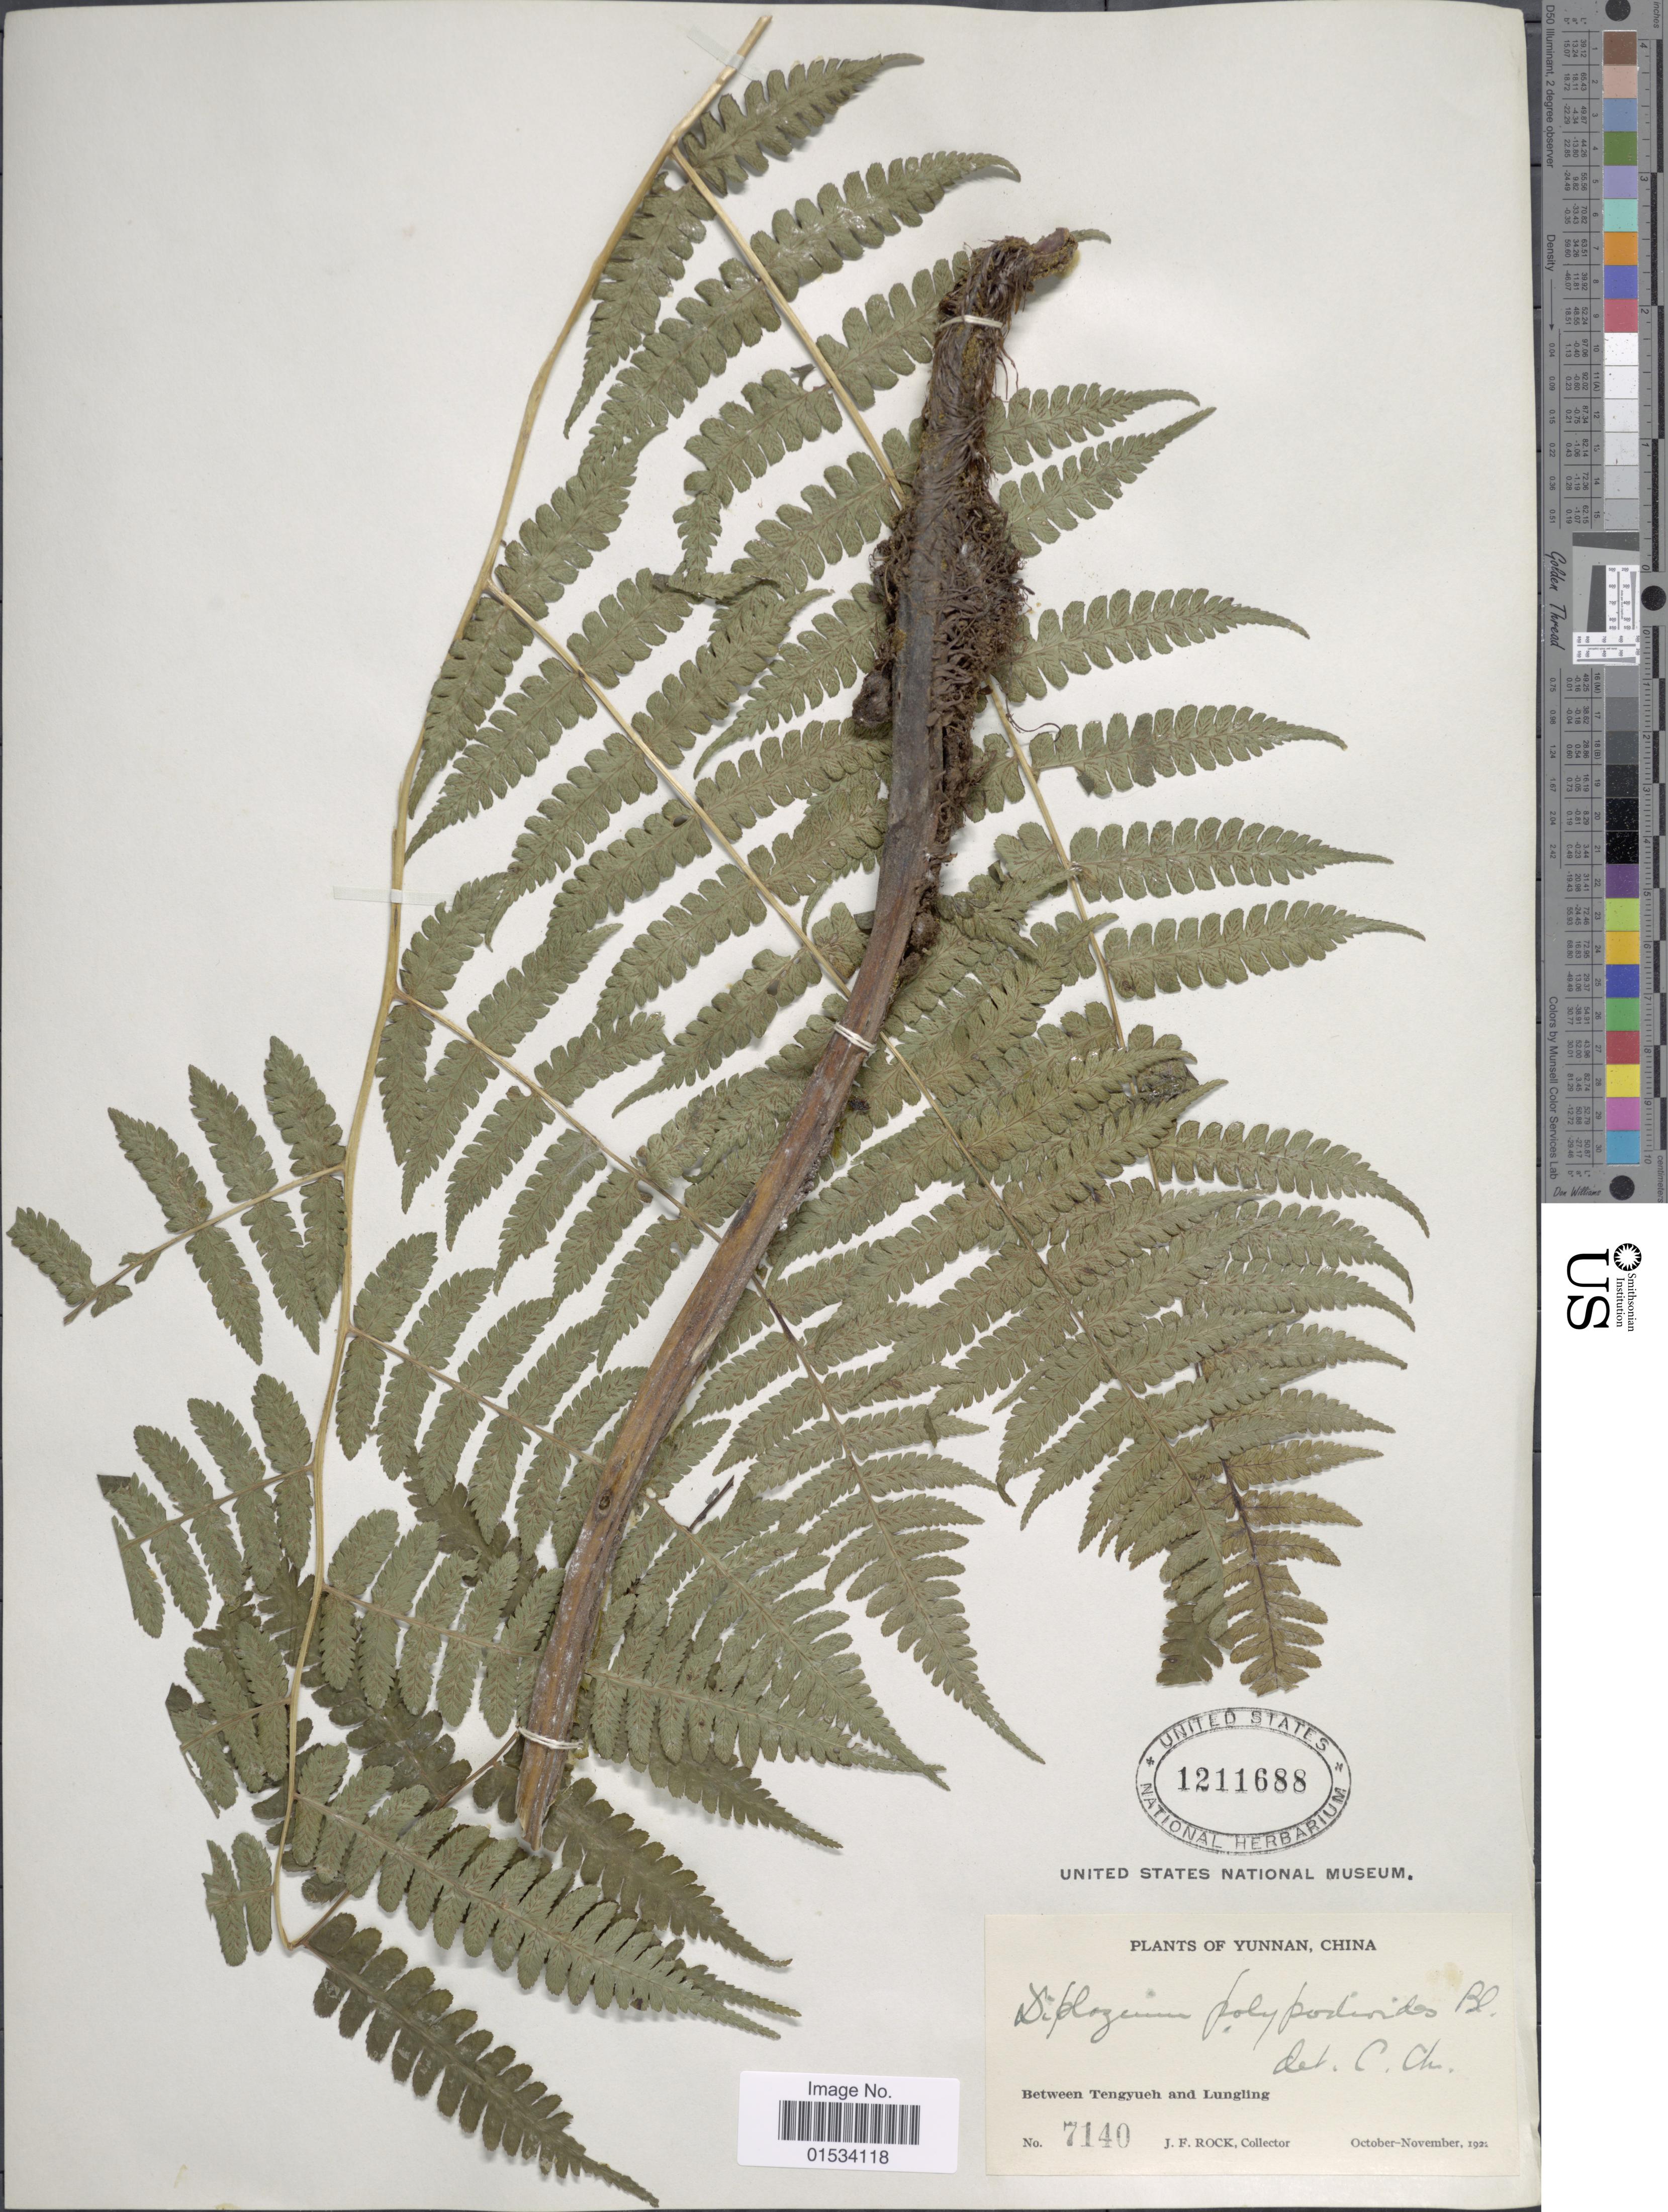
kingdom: Plantae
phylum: Tracheophyta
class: Polypodiopsida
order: Polypodiales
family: Athyriaceae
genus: Diplazium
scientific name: Diplazium polypodioides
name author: Blume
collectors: J. Rock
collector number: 7140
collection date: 1922-10/1922-11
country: China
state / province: Yunnan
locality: Between Tengyueh and Lungling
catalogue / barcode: US 1211688